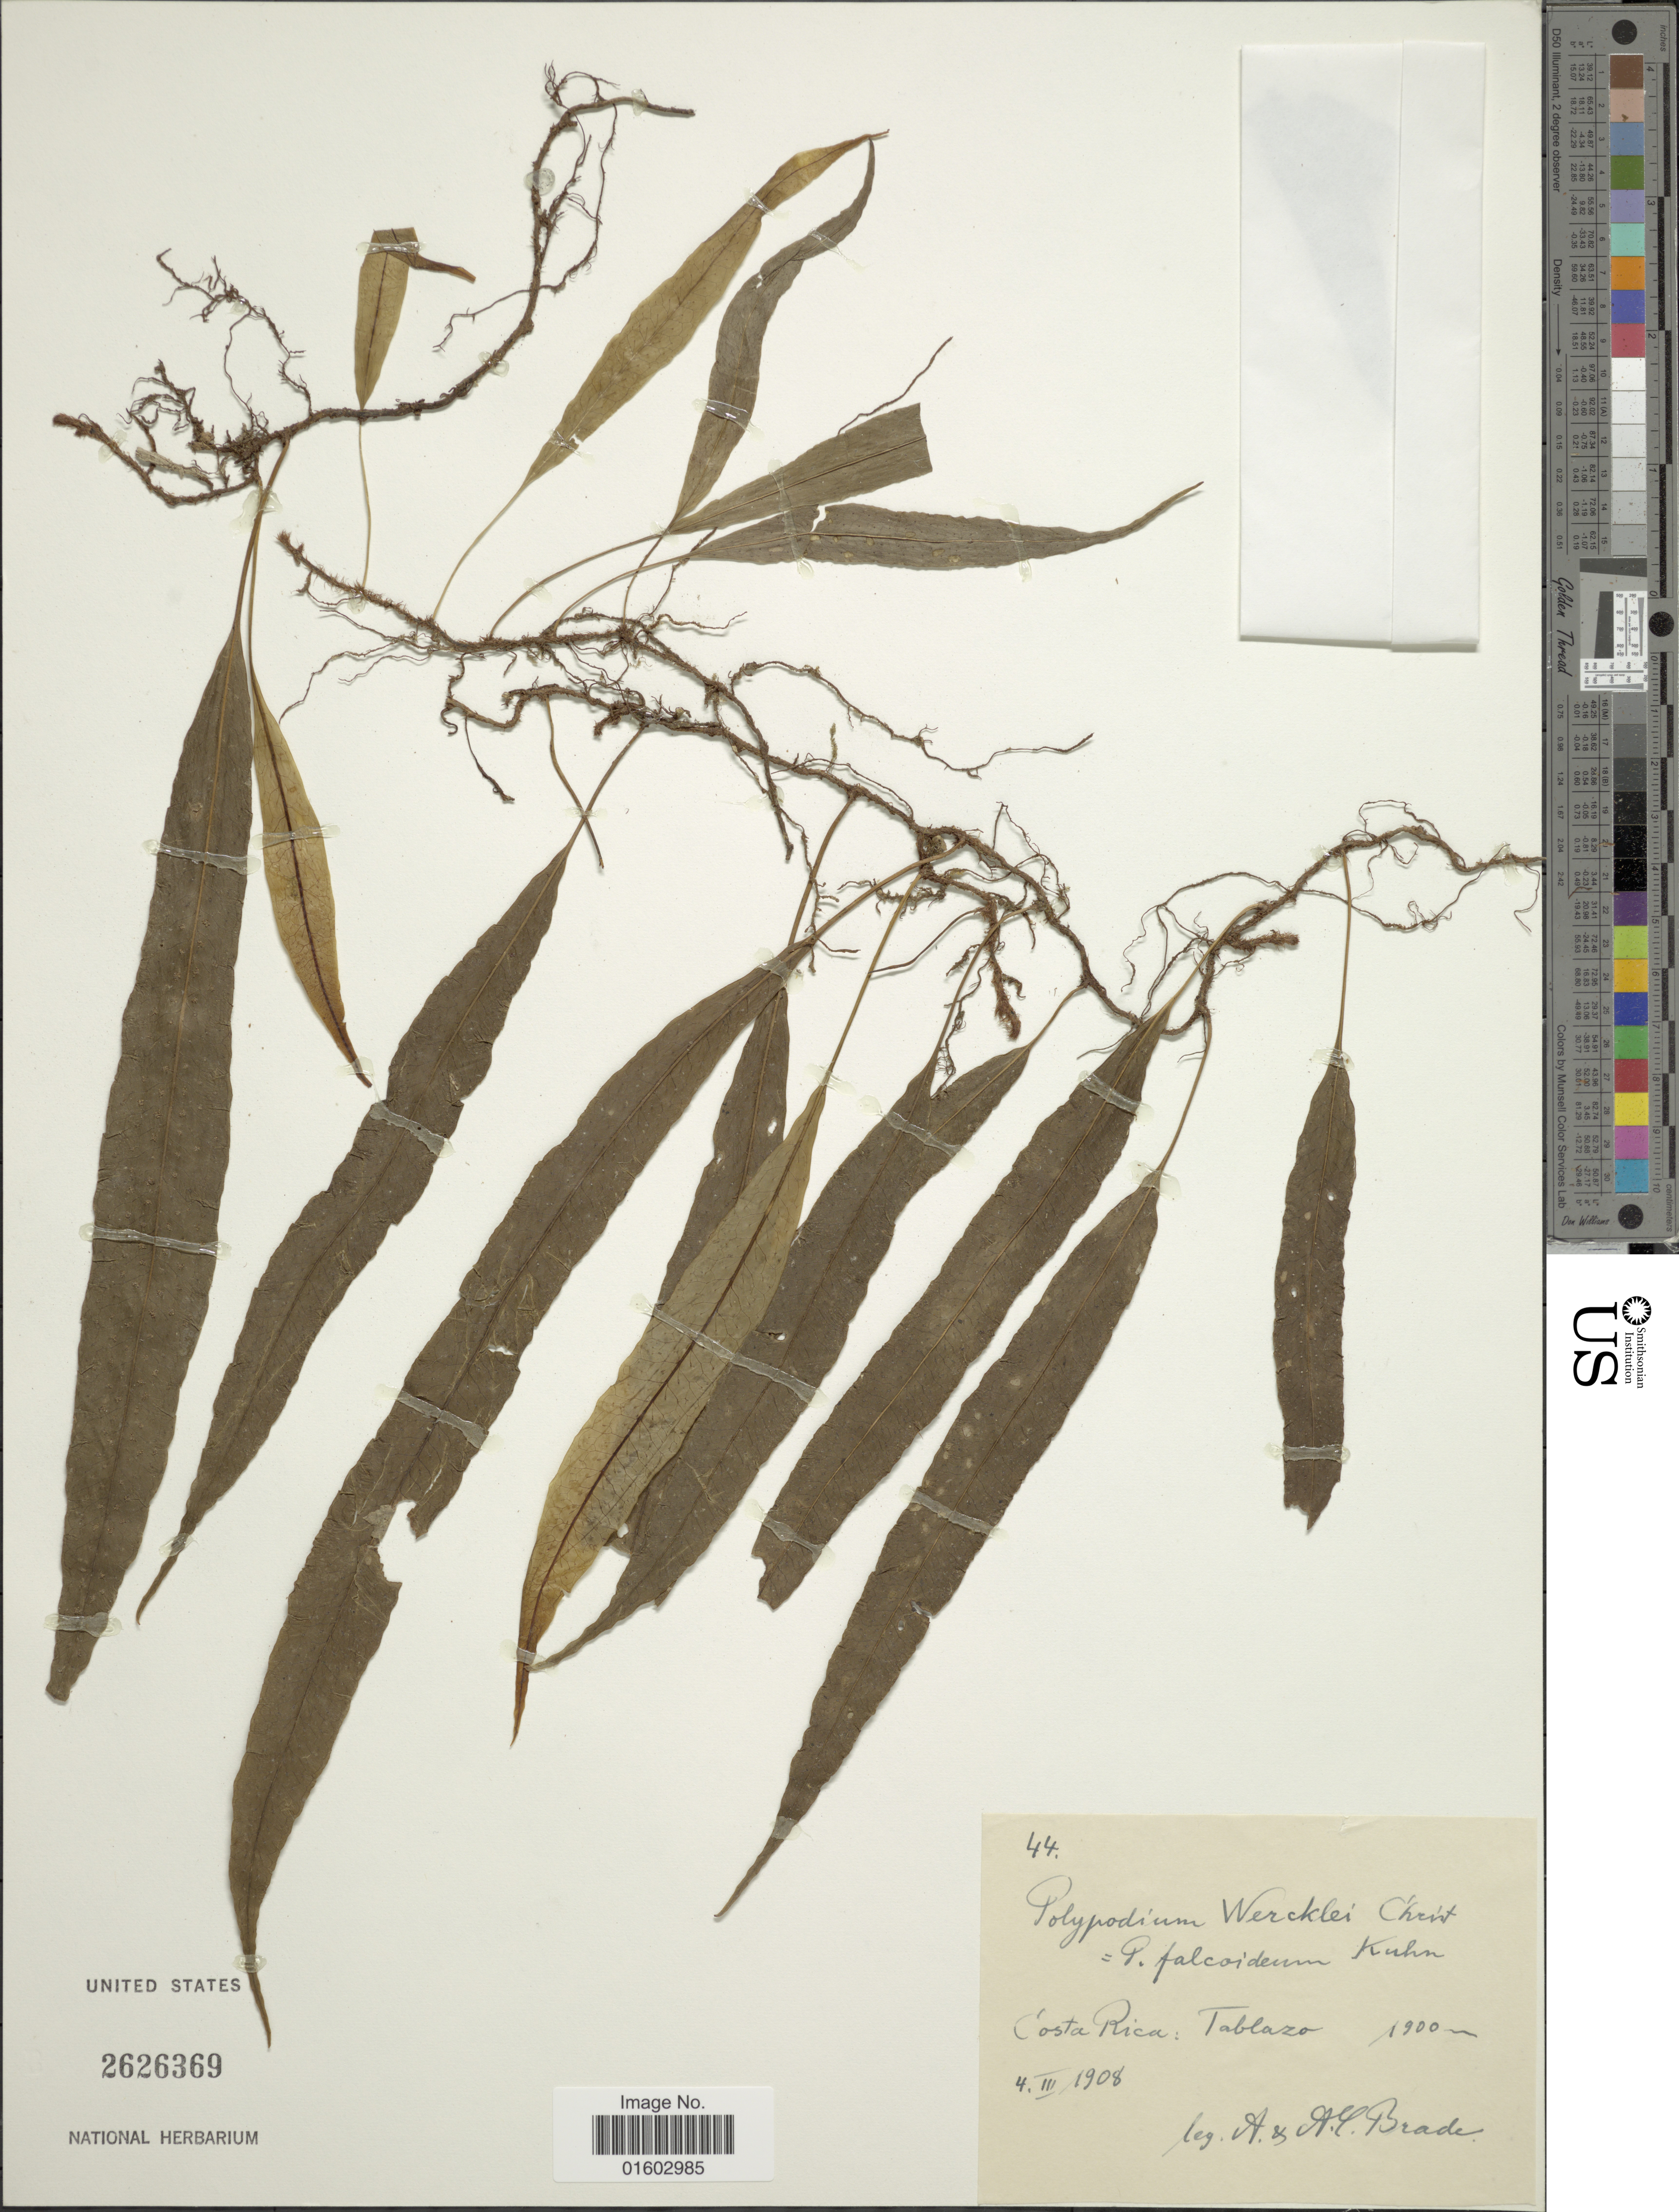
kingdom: Plantae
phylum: Tracheophyta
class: Polypodiopsida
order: Polypodiales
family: Polypodiaceae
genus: Campyloneurum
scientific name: Campyloneurum falcoideum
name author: (Kuhn ex Hieron.) M. Mey. ex Lellinger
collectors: A. Brade & A. C. Brade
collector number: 44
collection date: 1908-03-04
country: Costa Rica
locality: Tablazo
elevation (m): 1900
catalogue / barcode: US 2626369